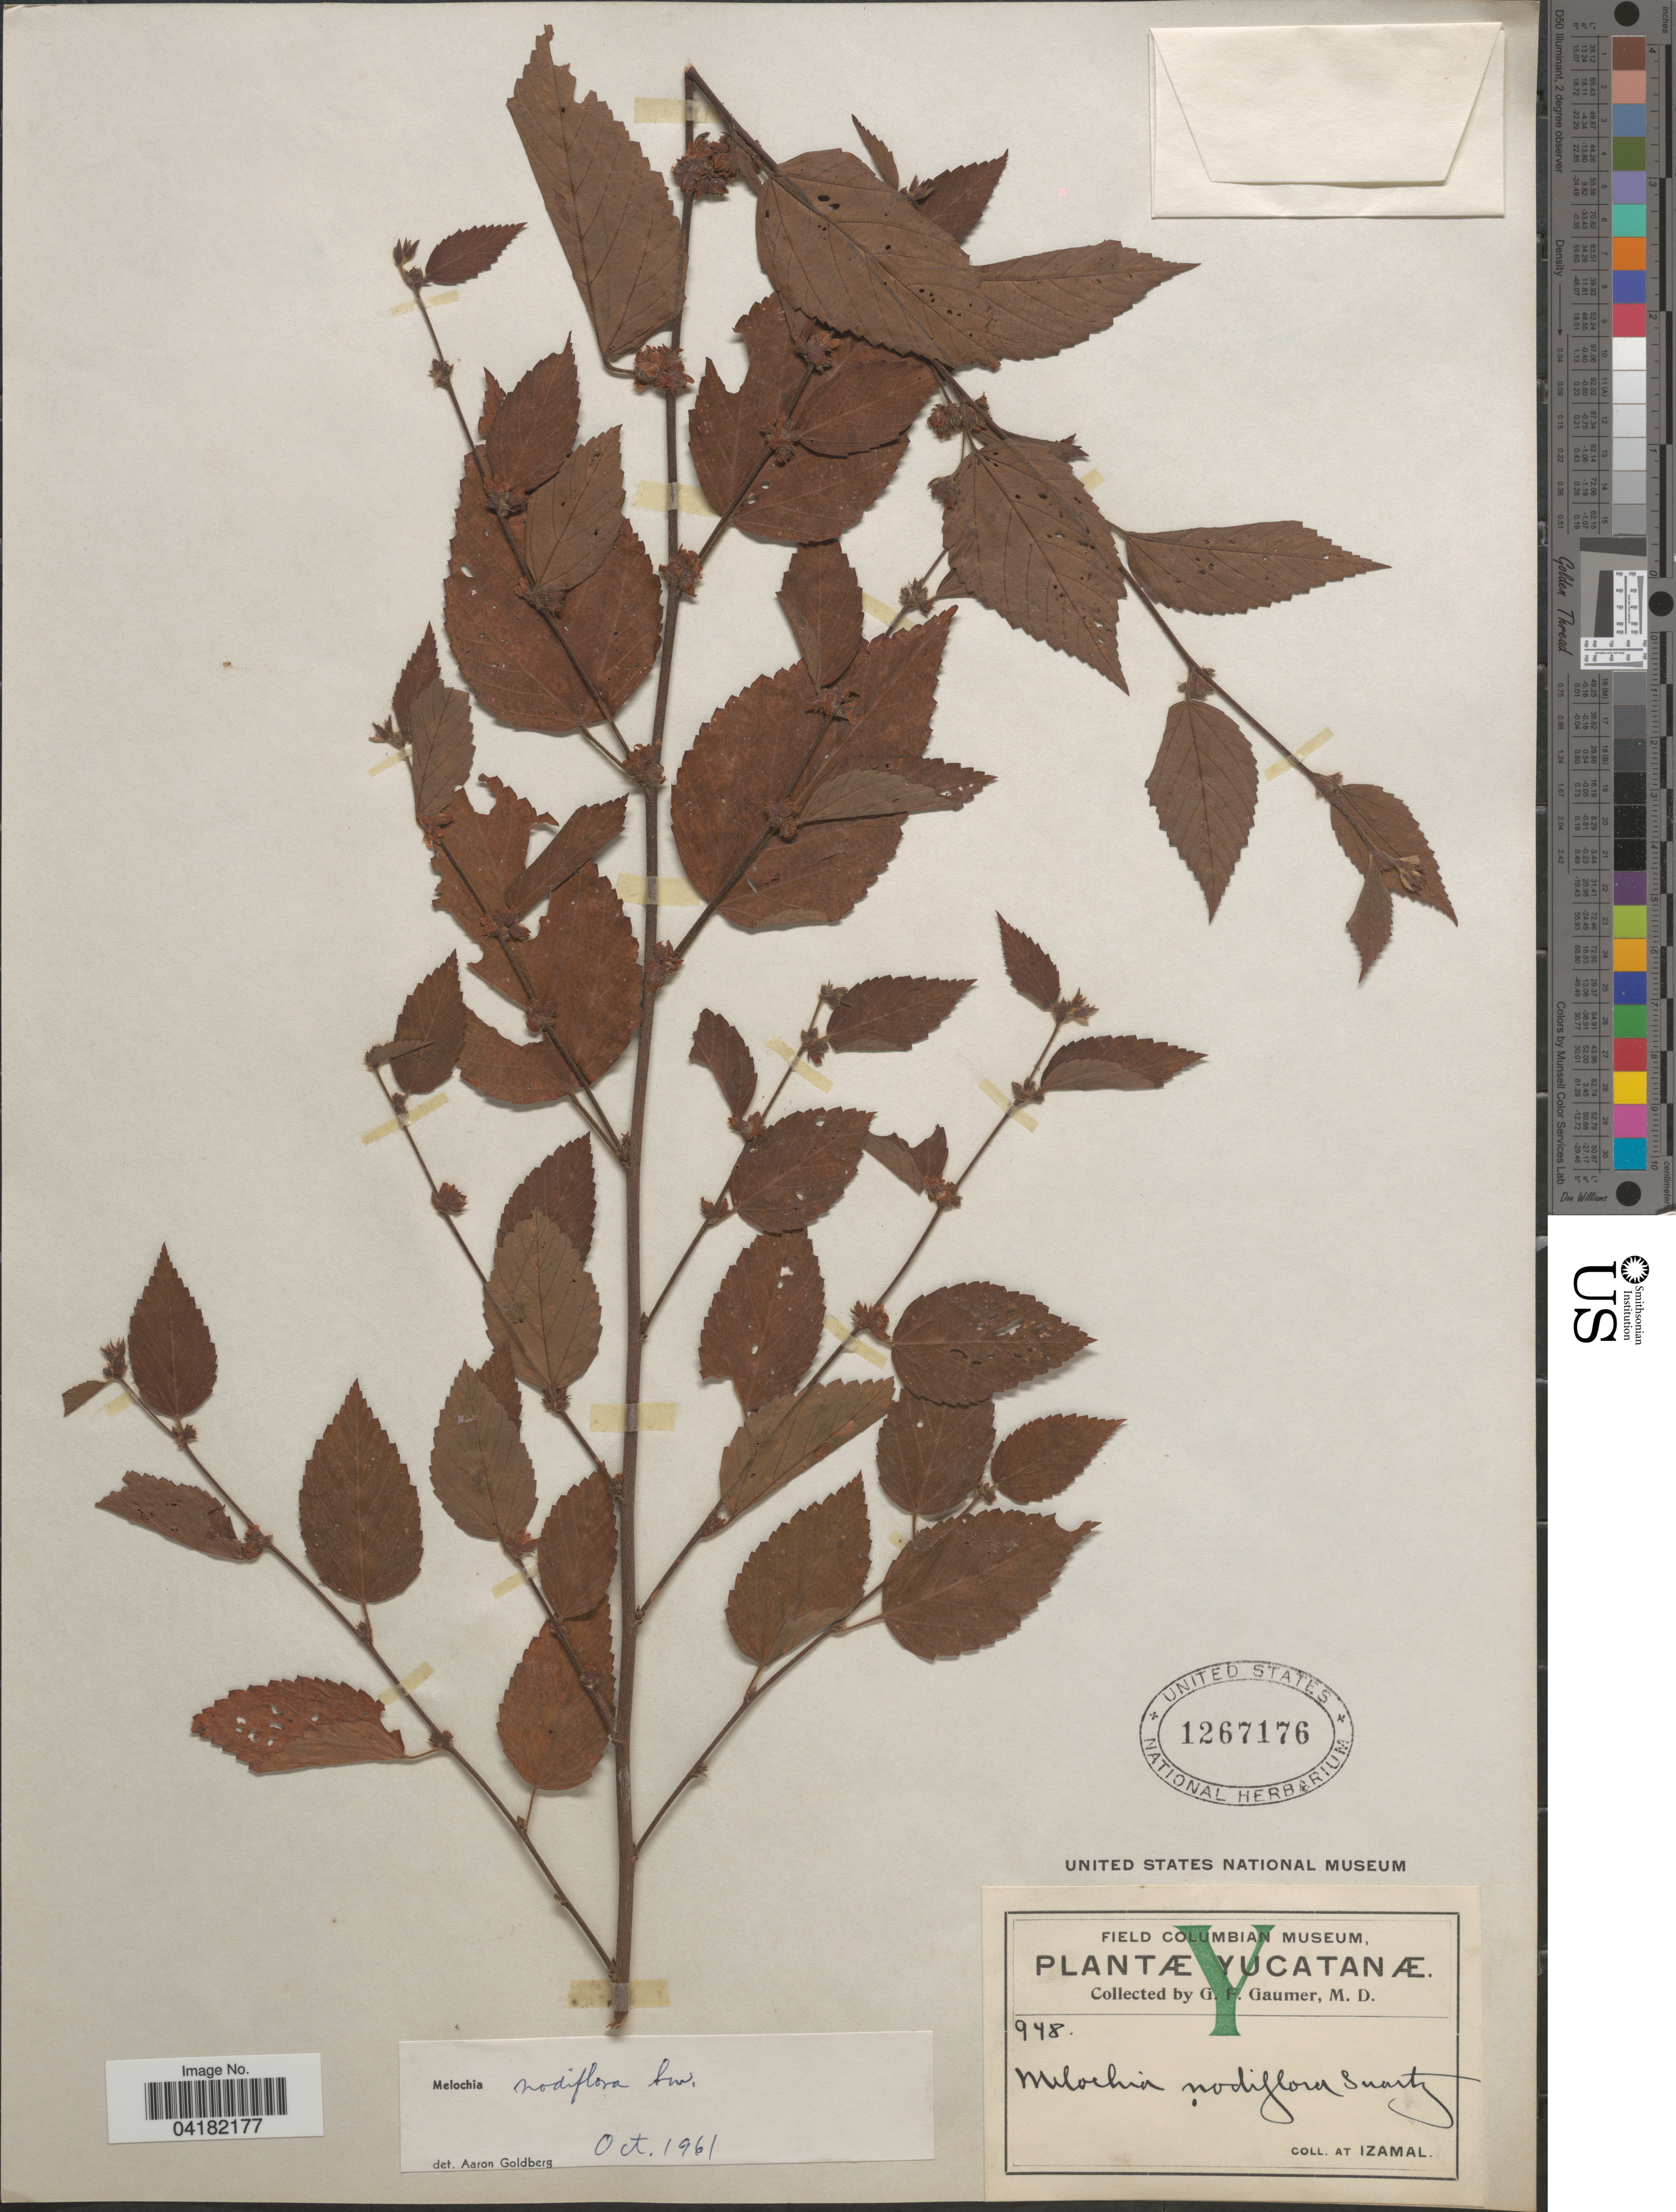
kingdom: Plantae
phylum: Tracheophyta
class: Magnoliopsida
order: Malvales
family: Malvaceae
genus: Melochia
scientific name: Melochia nodiflora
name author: Sw.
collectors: G. F. Gaumer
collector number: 948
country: Mexico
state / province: Yucatán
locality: Yucatanæ. At Izamal.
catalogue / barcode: US 1267176